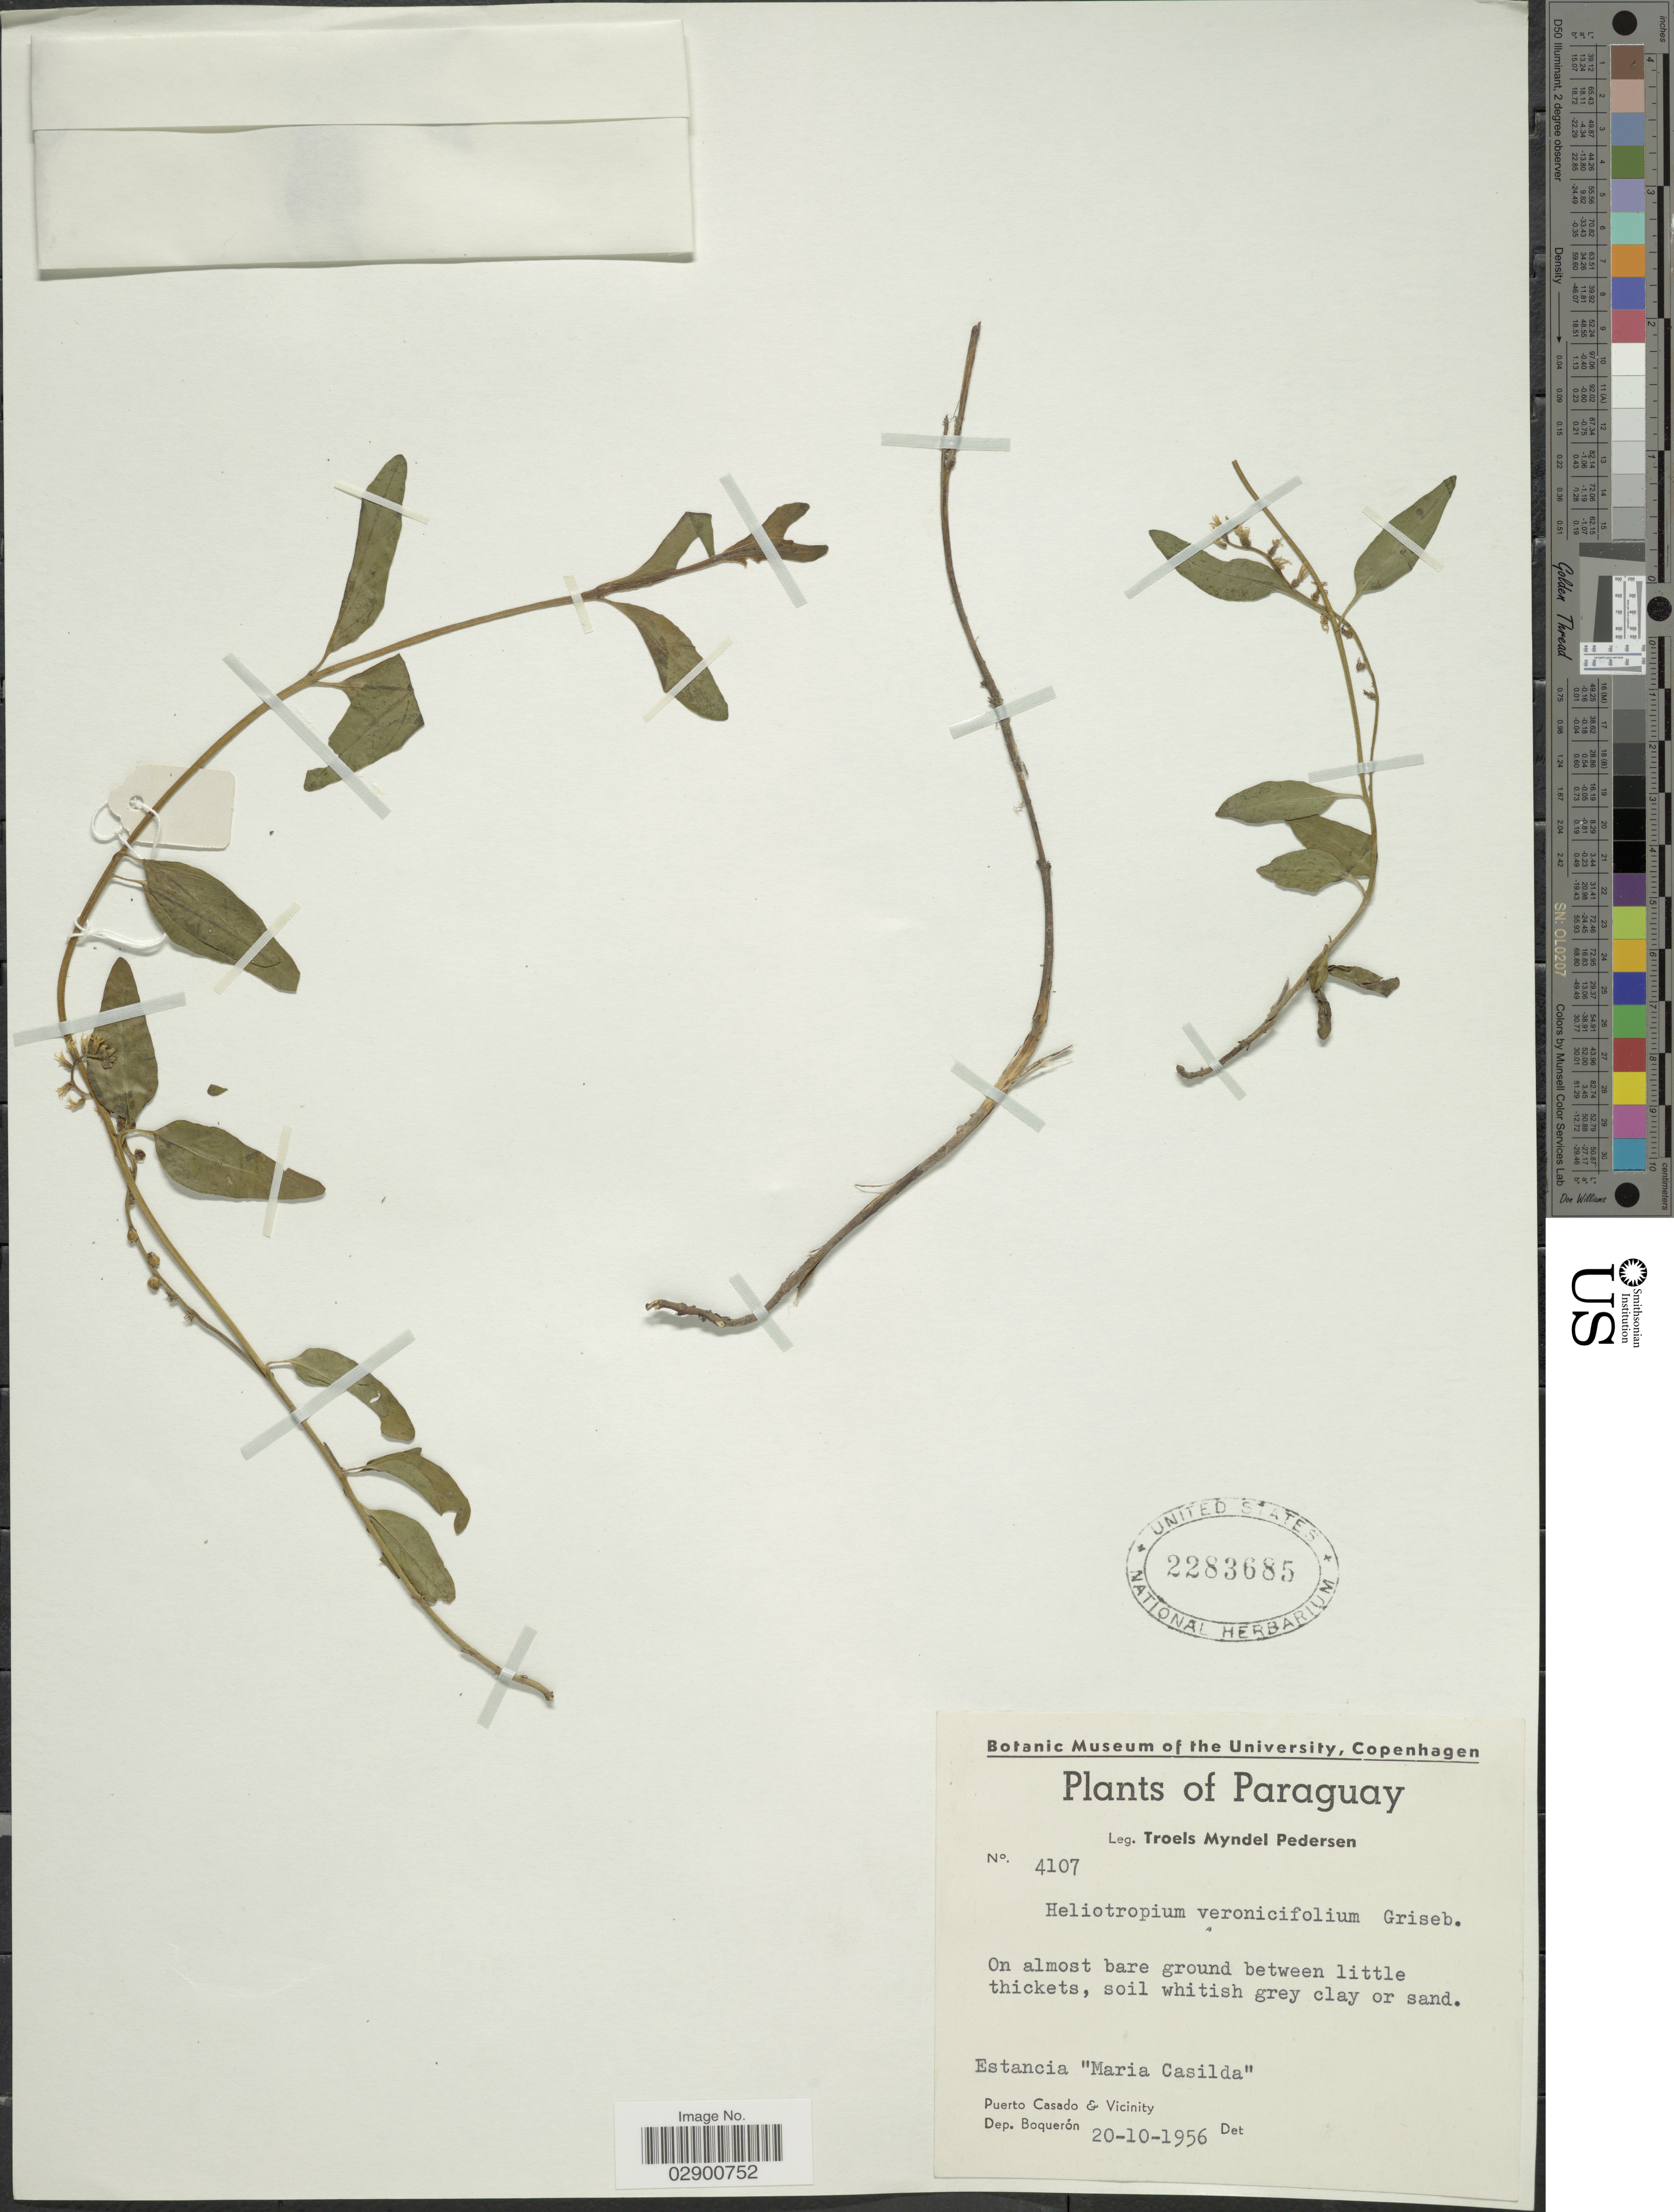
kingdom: Plantae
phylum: Tracheophyta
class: Magnoliopsida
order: Boraginales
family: Heliotropiaceae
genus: Heliotropium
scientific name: Heliotropium veronicifolium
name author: Griseb.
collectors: T. Pederson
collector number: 4107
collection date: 1956-10-20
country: Paraguay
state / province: Boqueron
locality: Estancia "Maria Casilda". Puerto Casado & Vicinity. Dep. Boquerón.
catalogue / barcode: US 2283685